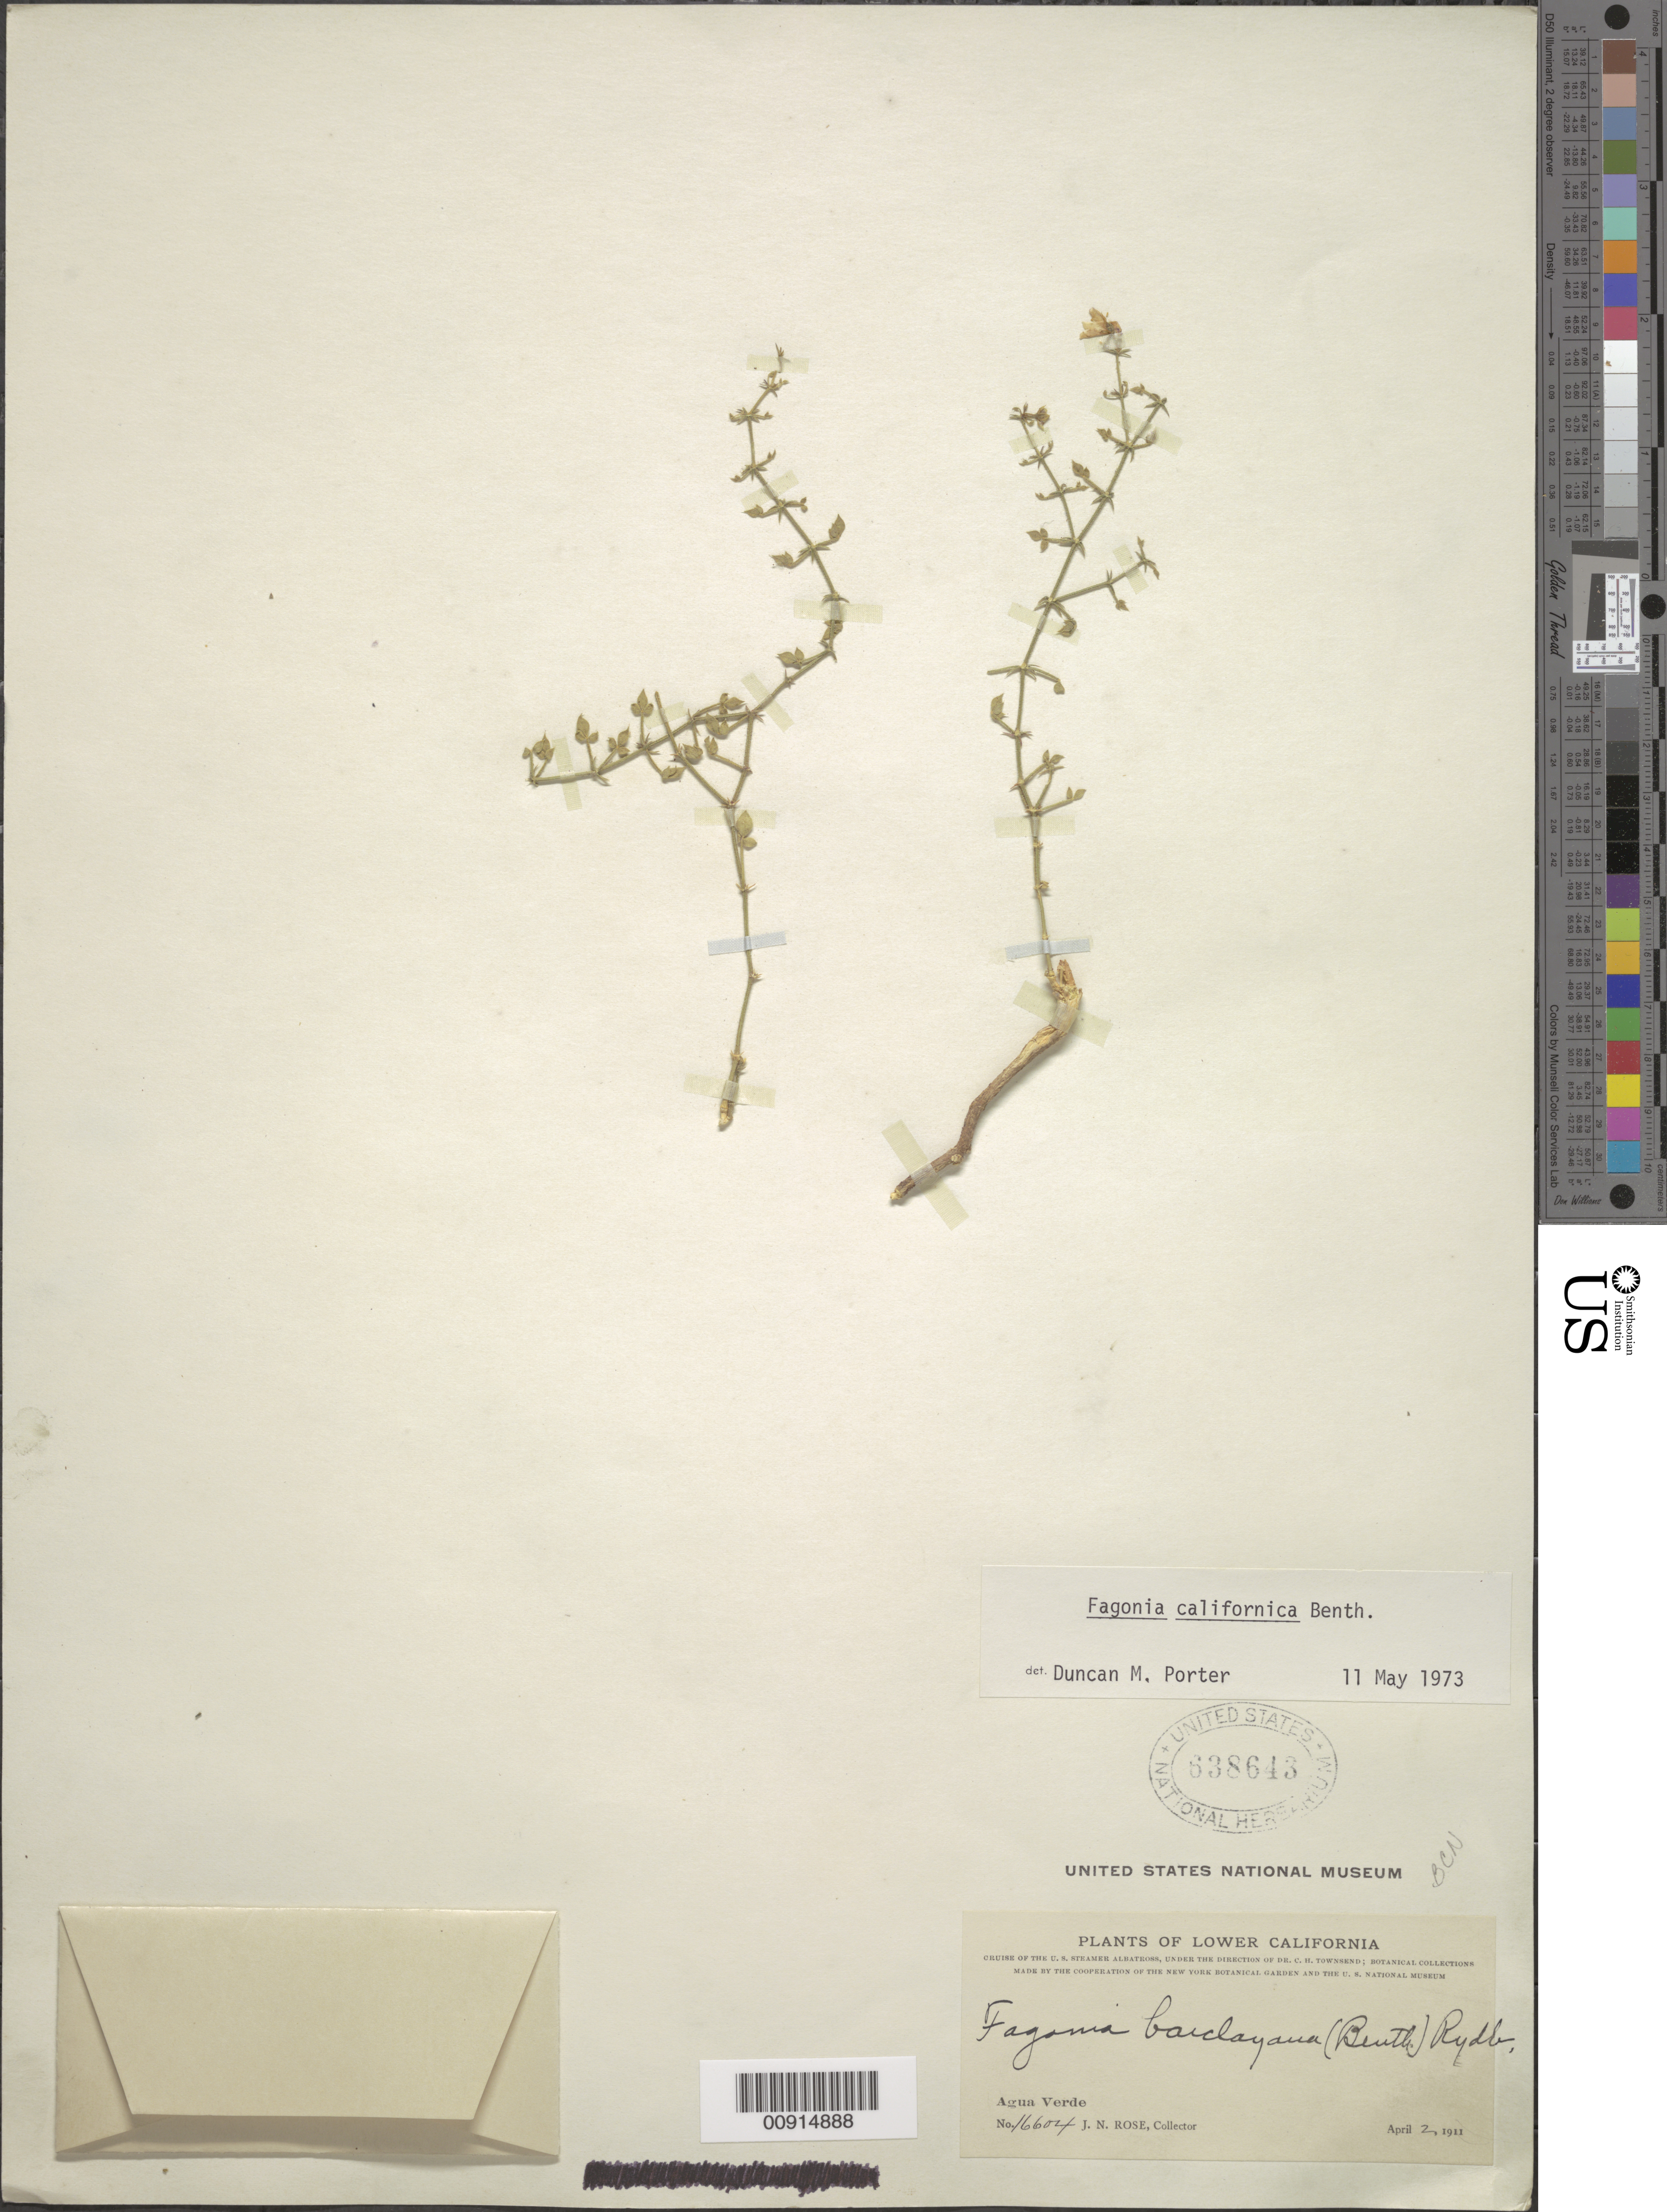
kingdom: Plantae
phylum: Tracheophyta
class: Magnoliopsida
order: Zygophyllales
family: Zygophyllaceae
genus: Fagonia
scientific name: Fagonia californica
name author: Benth.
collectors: J. N. Rose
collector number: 16604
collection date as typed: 02 Apr 1911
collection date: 1911-04-02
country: Mexico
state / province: Baja California Norte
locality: Agua Verde.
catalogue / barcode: US 638643